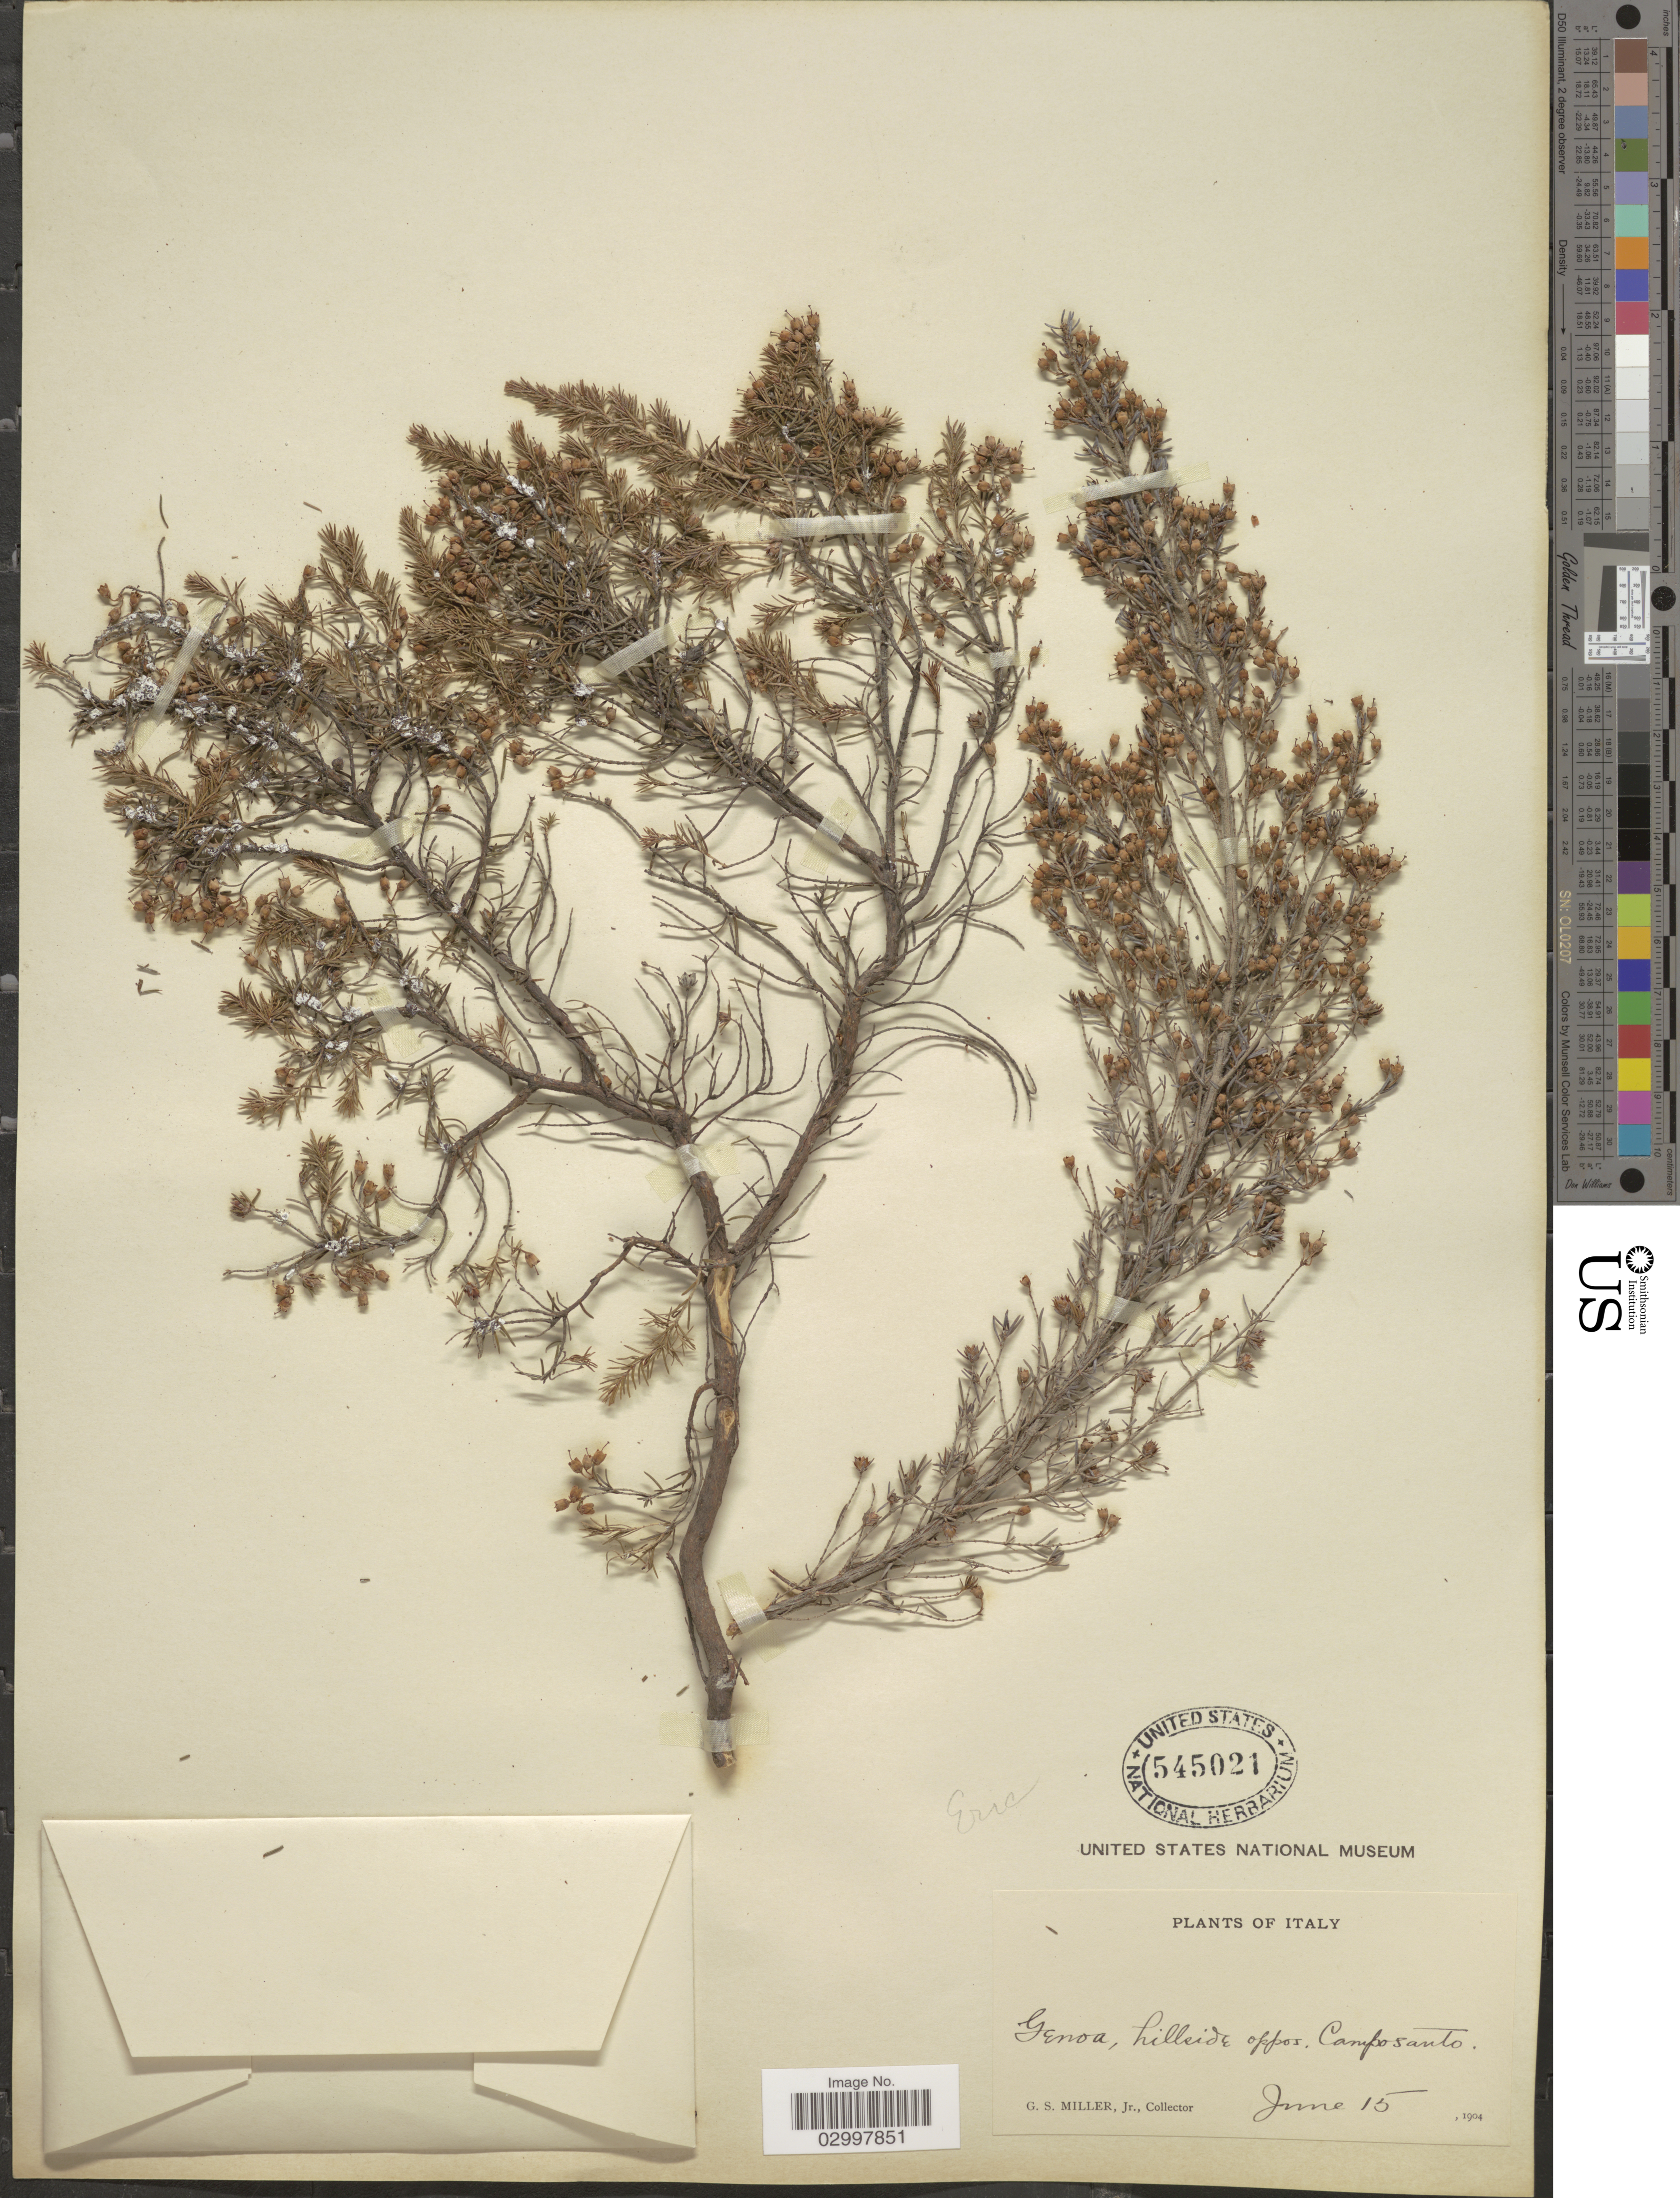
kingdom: Plantae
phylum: Tracheophyta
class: Magnoliopsida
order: Ericales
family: Ericaceae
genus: Erica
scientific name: Erica sp.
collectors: G. S. Miller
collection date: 1904-06-15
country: Italy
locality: Genoa, hillside oppos. Camposanto.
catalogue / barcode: US 545021